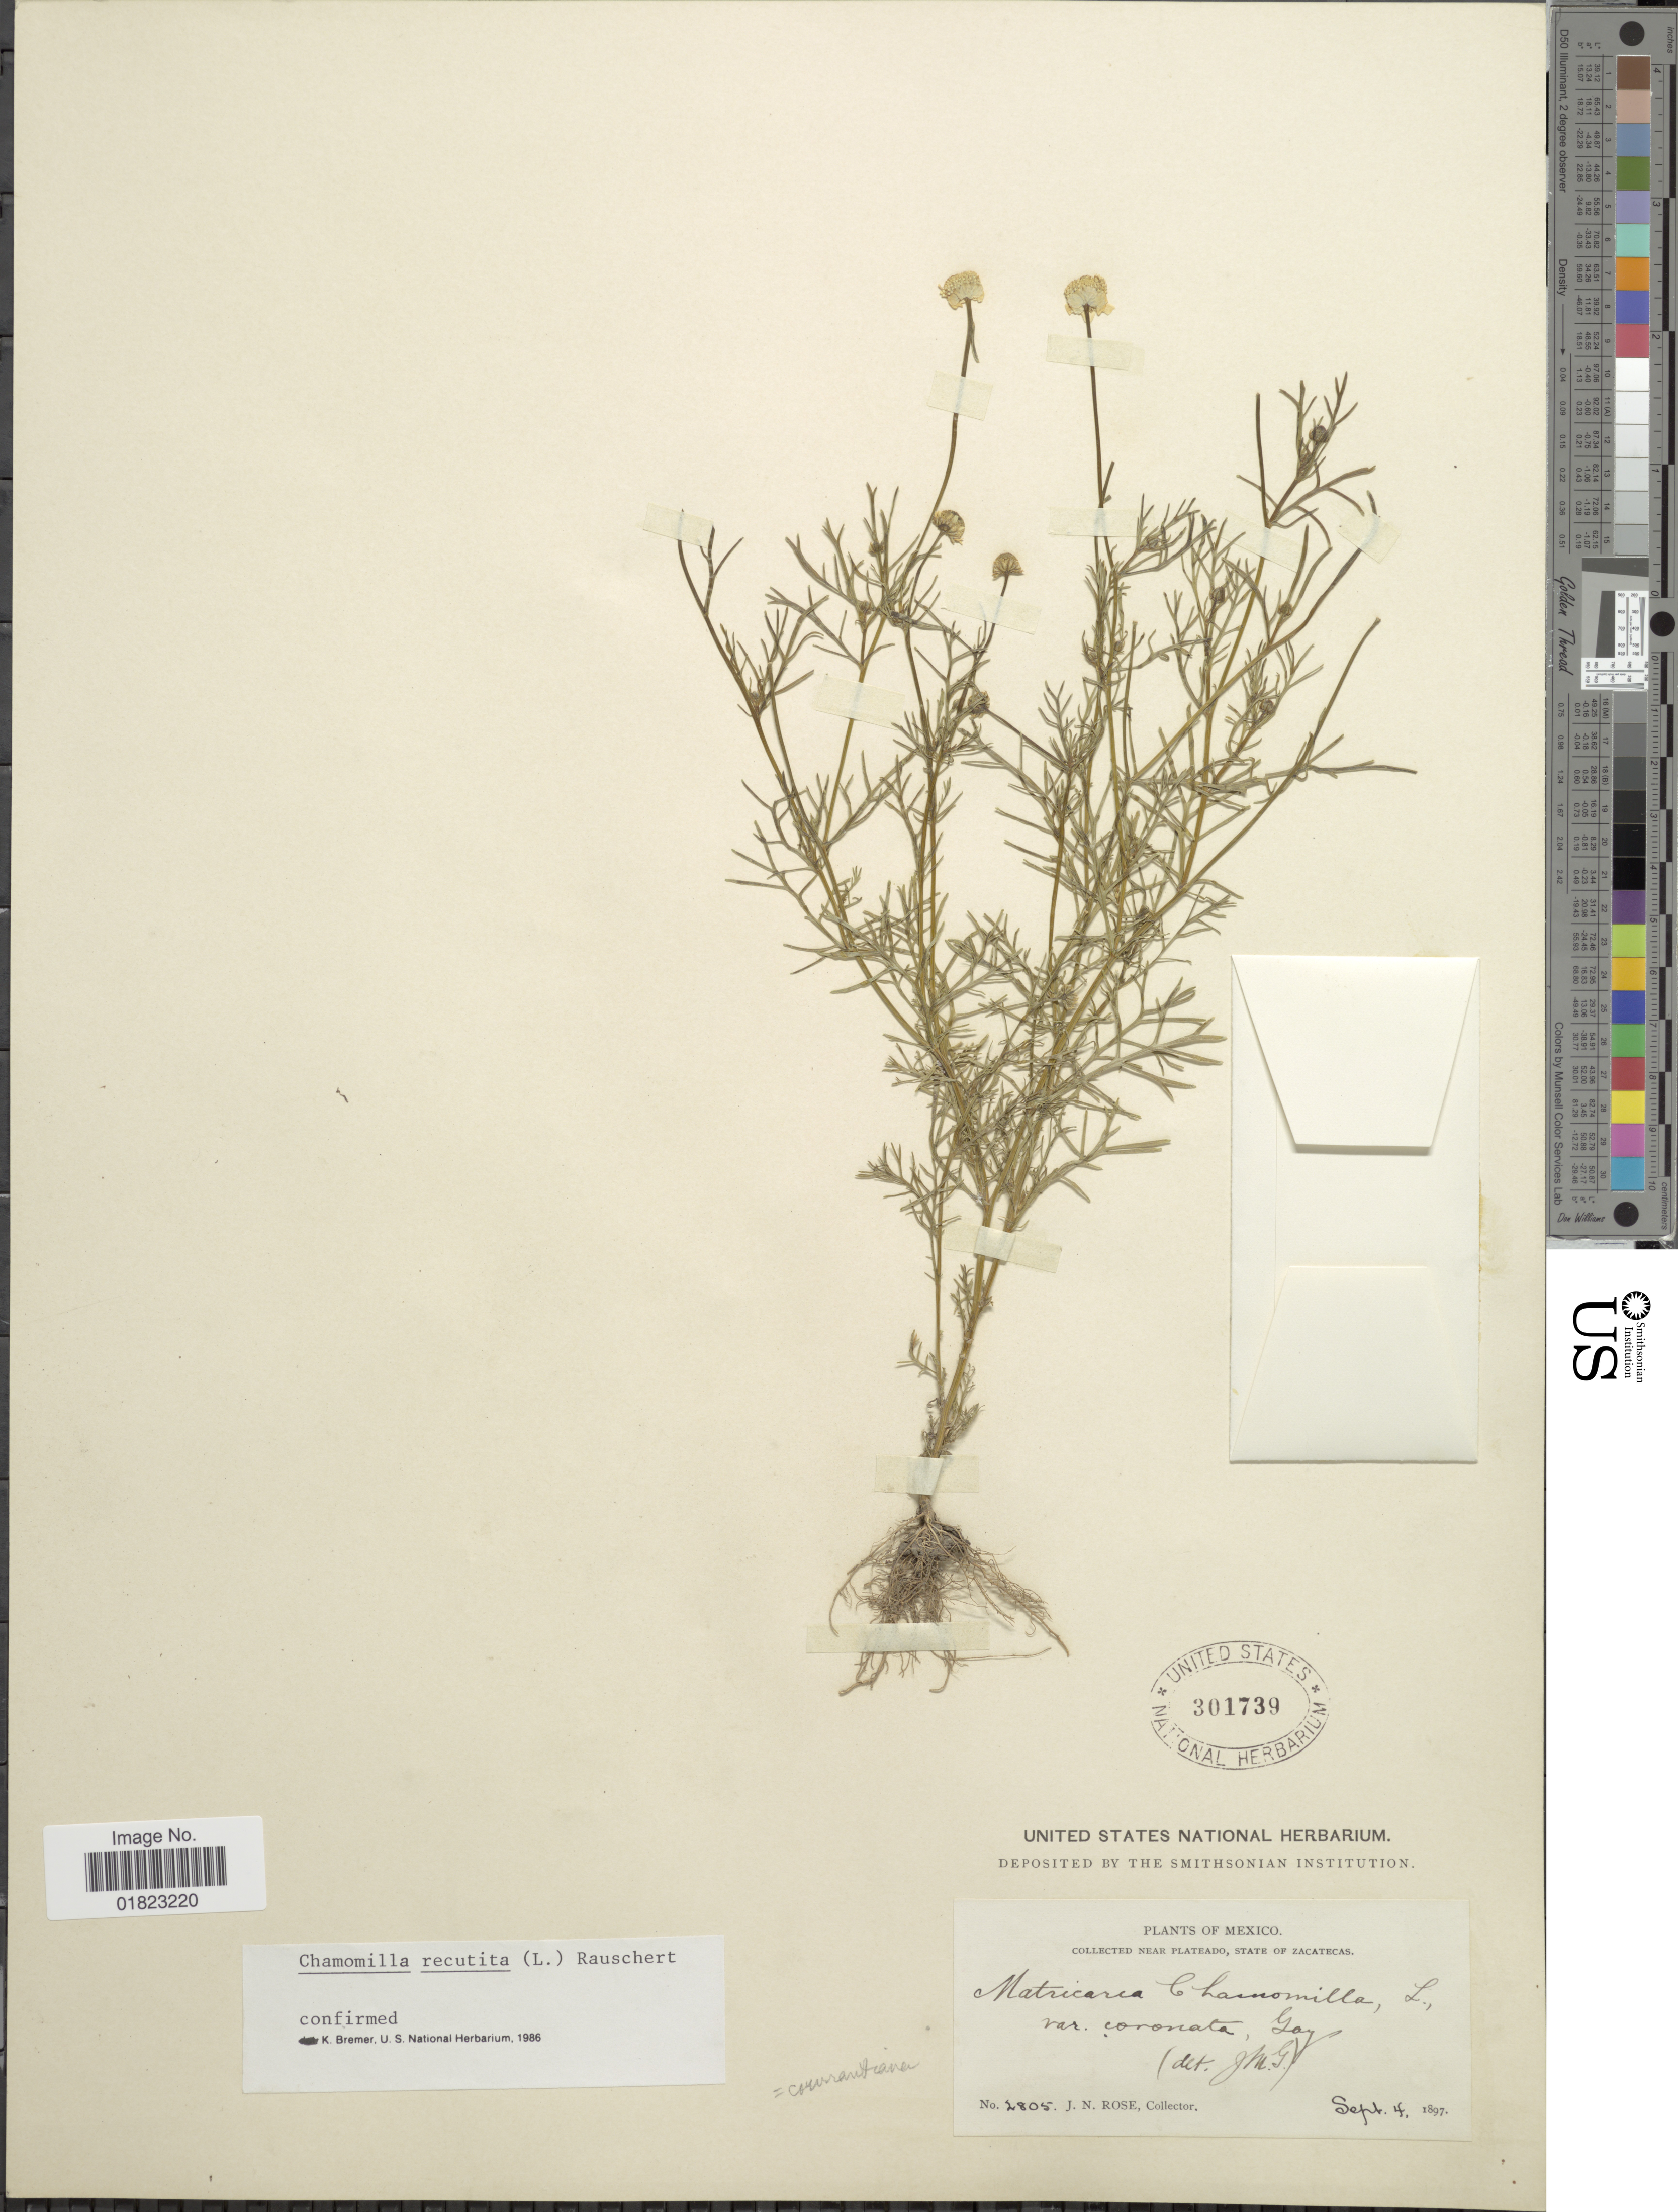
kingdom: Plantae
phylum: Tracheophyta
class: Magnoliopsida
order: Asterales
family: Asteraceae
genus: Matricaria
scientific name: Matricaria recutita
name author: L.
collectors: J. N. Rose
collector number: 2805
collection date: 1897-09-04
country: Mexico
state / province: Zacatecas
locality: Near Plateado, State of Zacatecas.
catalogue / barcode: US 301739